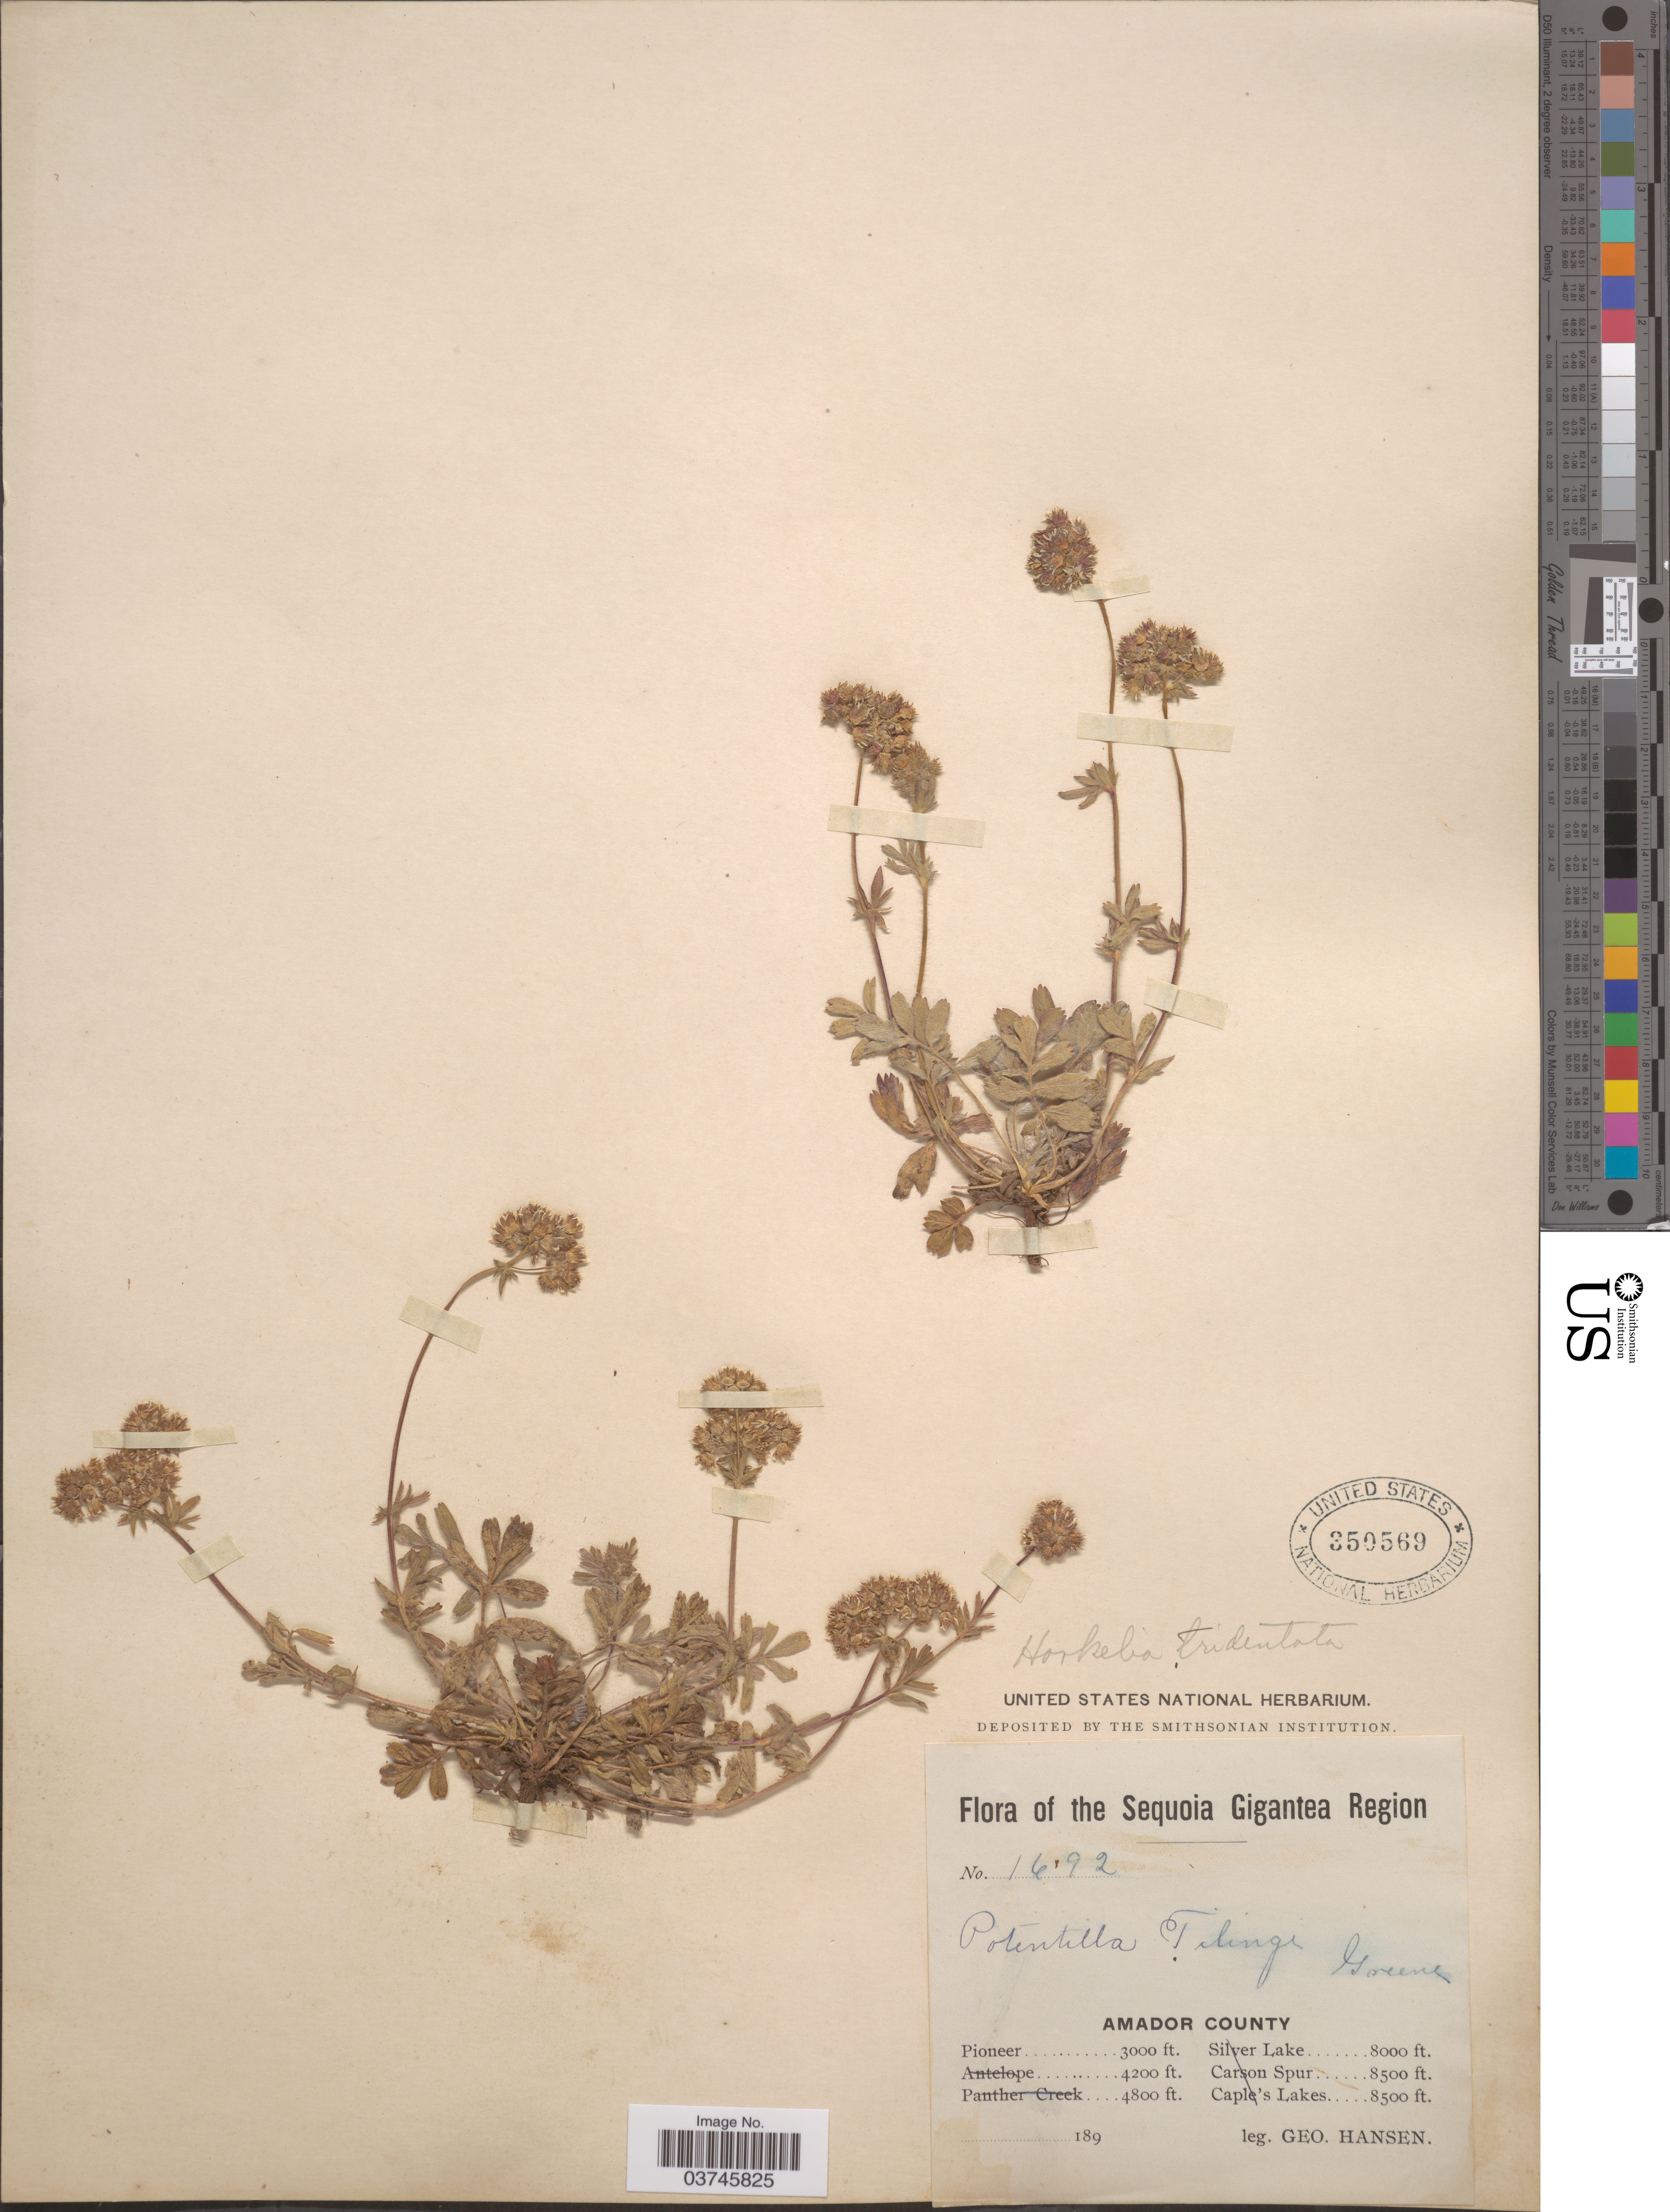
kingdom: Plantae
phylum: Tracheophyta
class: Magnoliopsida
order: Rosales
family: Rosaceae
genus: Potentilla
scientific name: Potentilla tilingii var. tilingii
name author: (Regel) Greene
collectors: G. Hansen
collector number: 1492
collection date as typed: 189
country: United States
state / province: California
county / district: Amador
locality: Sequoia Gigantea Region. Amador County. Pioneer.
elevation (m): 914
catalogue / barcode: US 350569